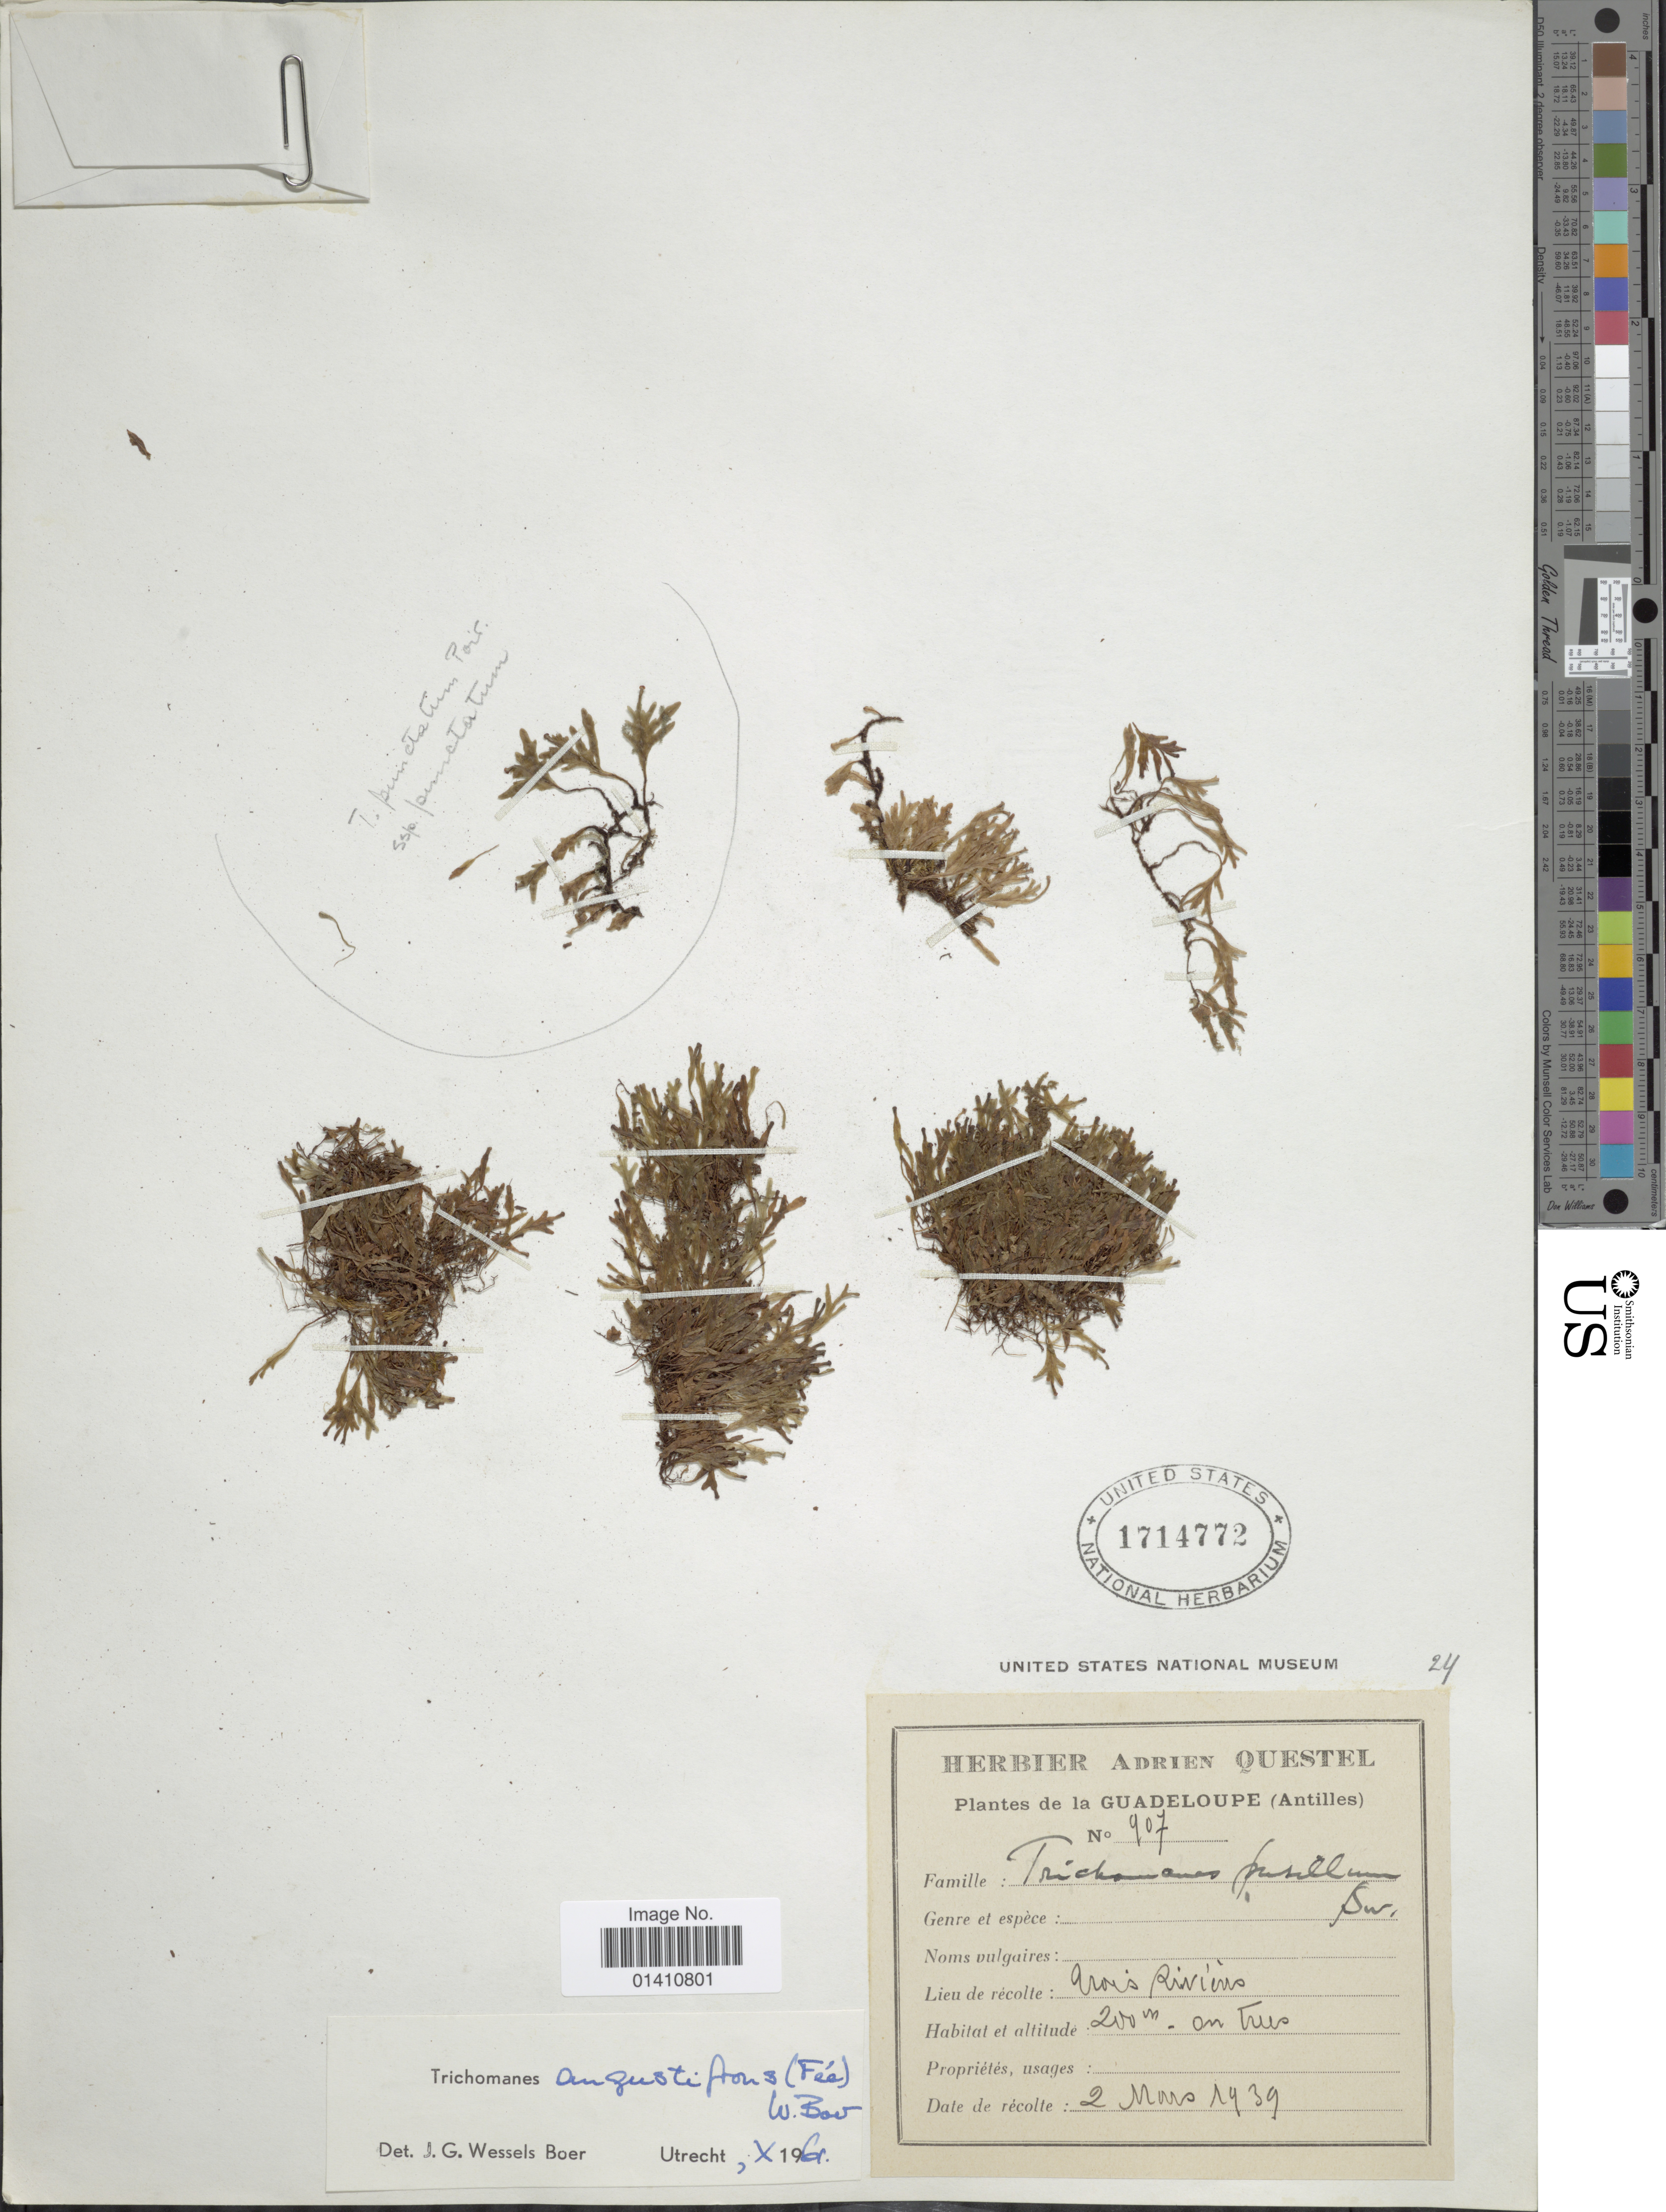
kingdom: Plantae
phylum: Tracheophyta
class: Polypodiopsida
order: Hymenophyllales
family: Hymenophyllaceae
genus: Didymoglossum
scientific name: Didymoglossum angustifrons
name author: Fée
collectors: A. Questel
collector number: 907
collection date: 1939-03-02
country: Guadeloupe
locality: Antilles, Trois-Rivières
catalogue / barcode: US 1714772